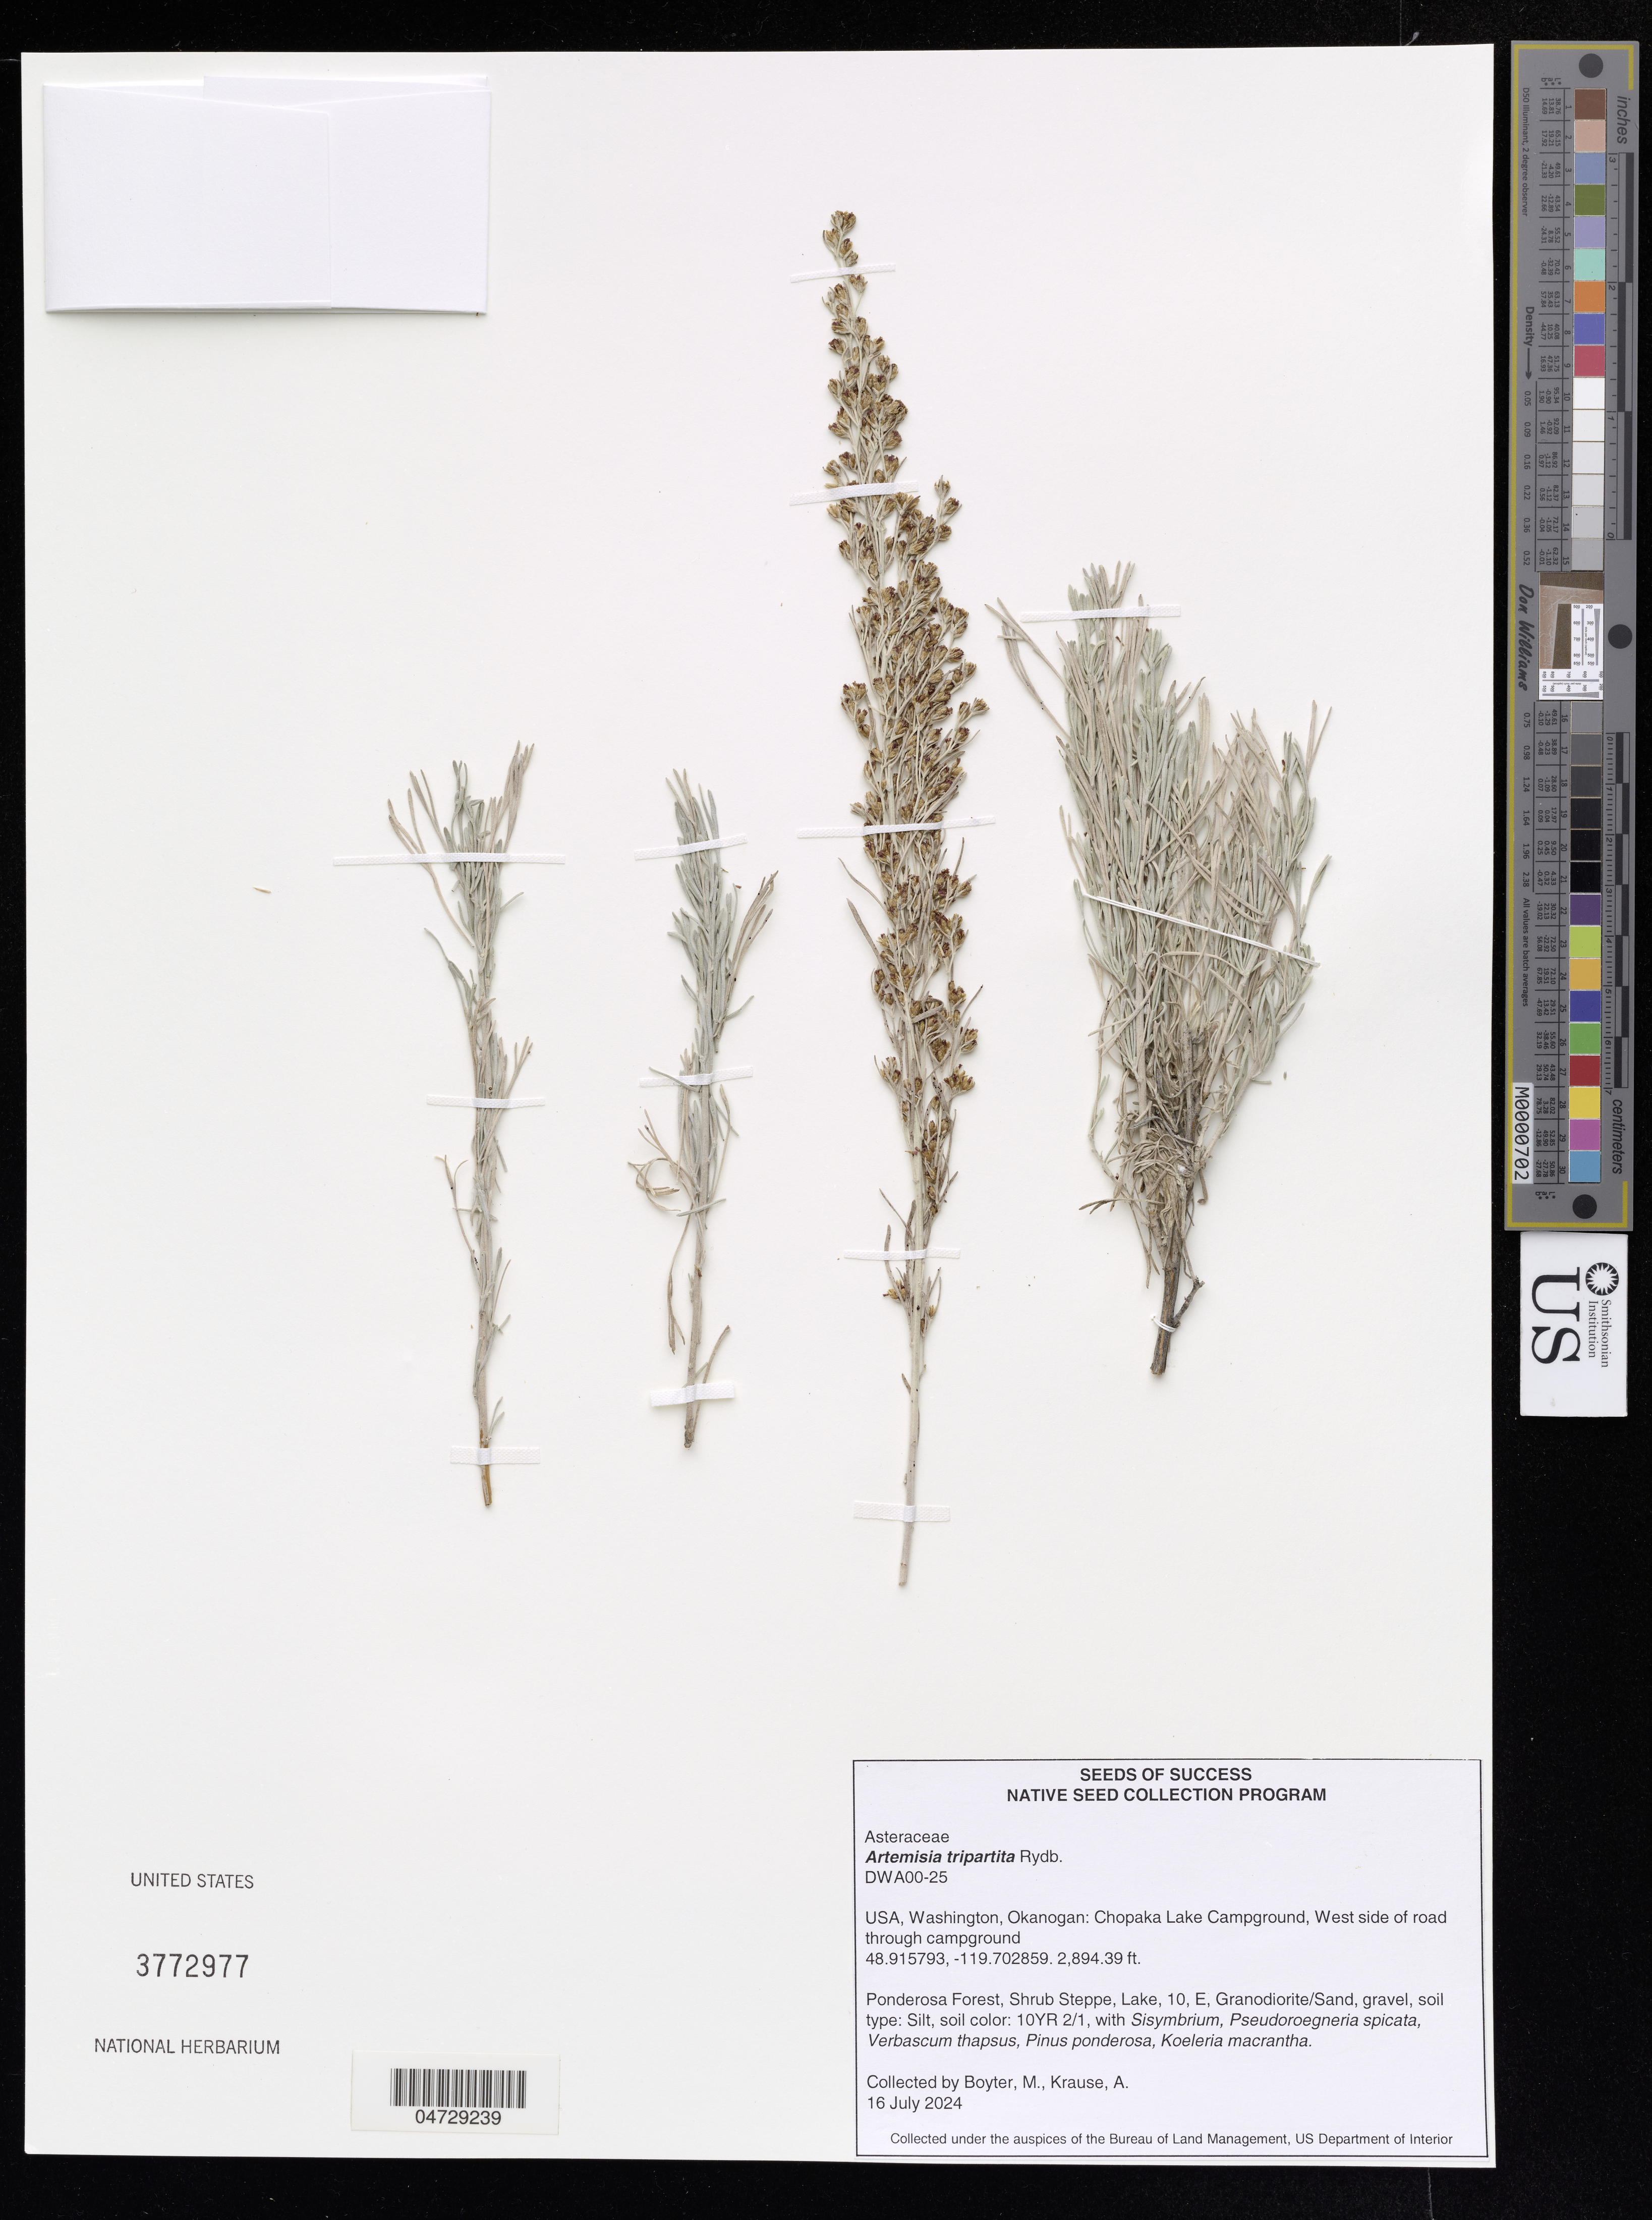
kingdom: Plantae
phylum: Tracheophyta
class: Magnoliopsida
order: Asterales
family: Asteraceae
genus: Artemisia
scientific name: Artemisia tripartita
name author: Rydb.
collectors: M. Boyter & A. Krause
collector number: DWA00-25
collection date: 2024-07-16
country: United States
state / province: Washington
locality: Okanogan: Chopaka Lake Campground, West side of road through campground.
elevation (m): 882.21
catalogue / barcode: US 3772977